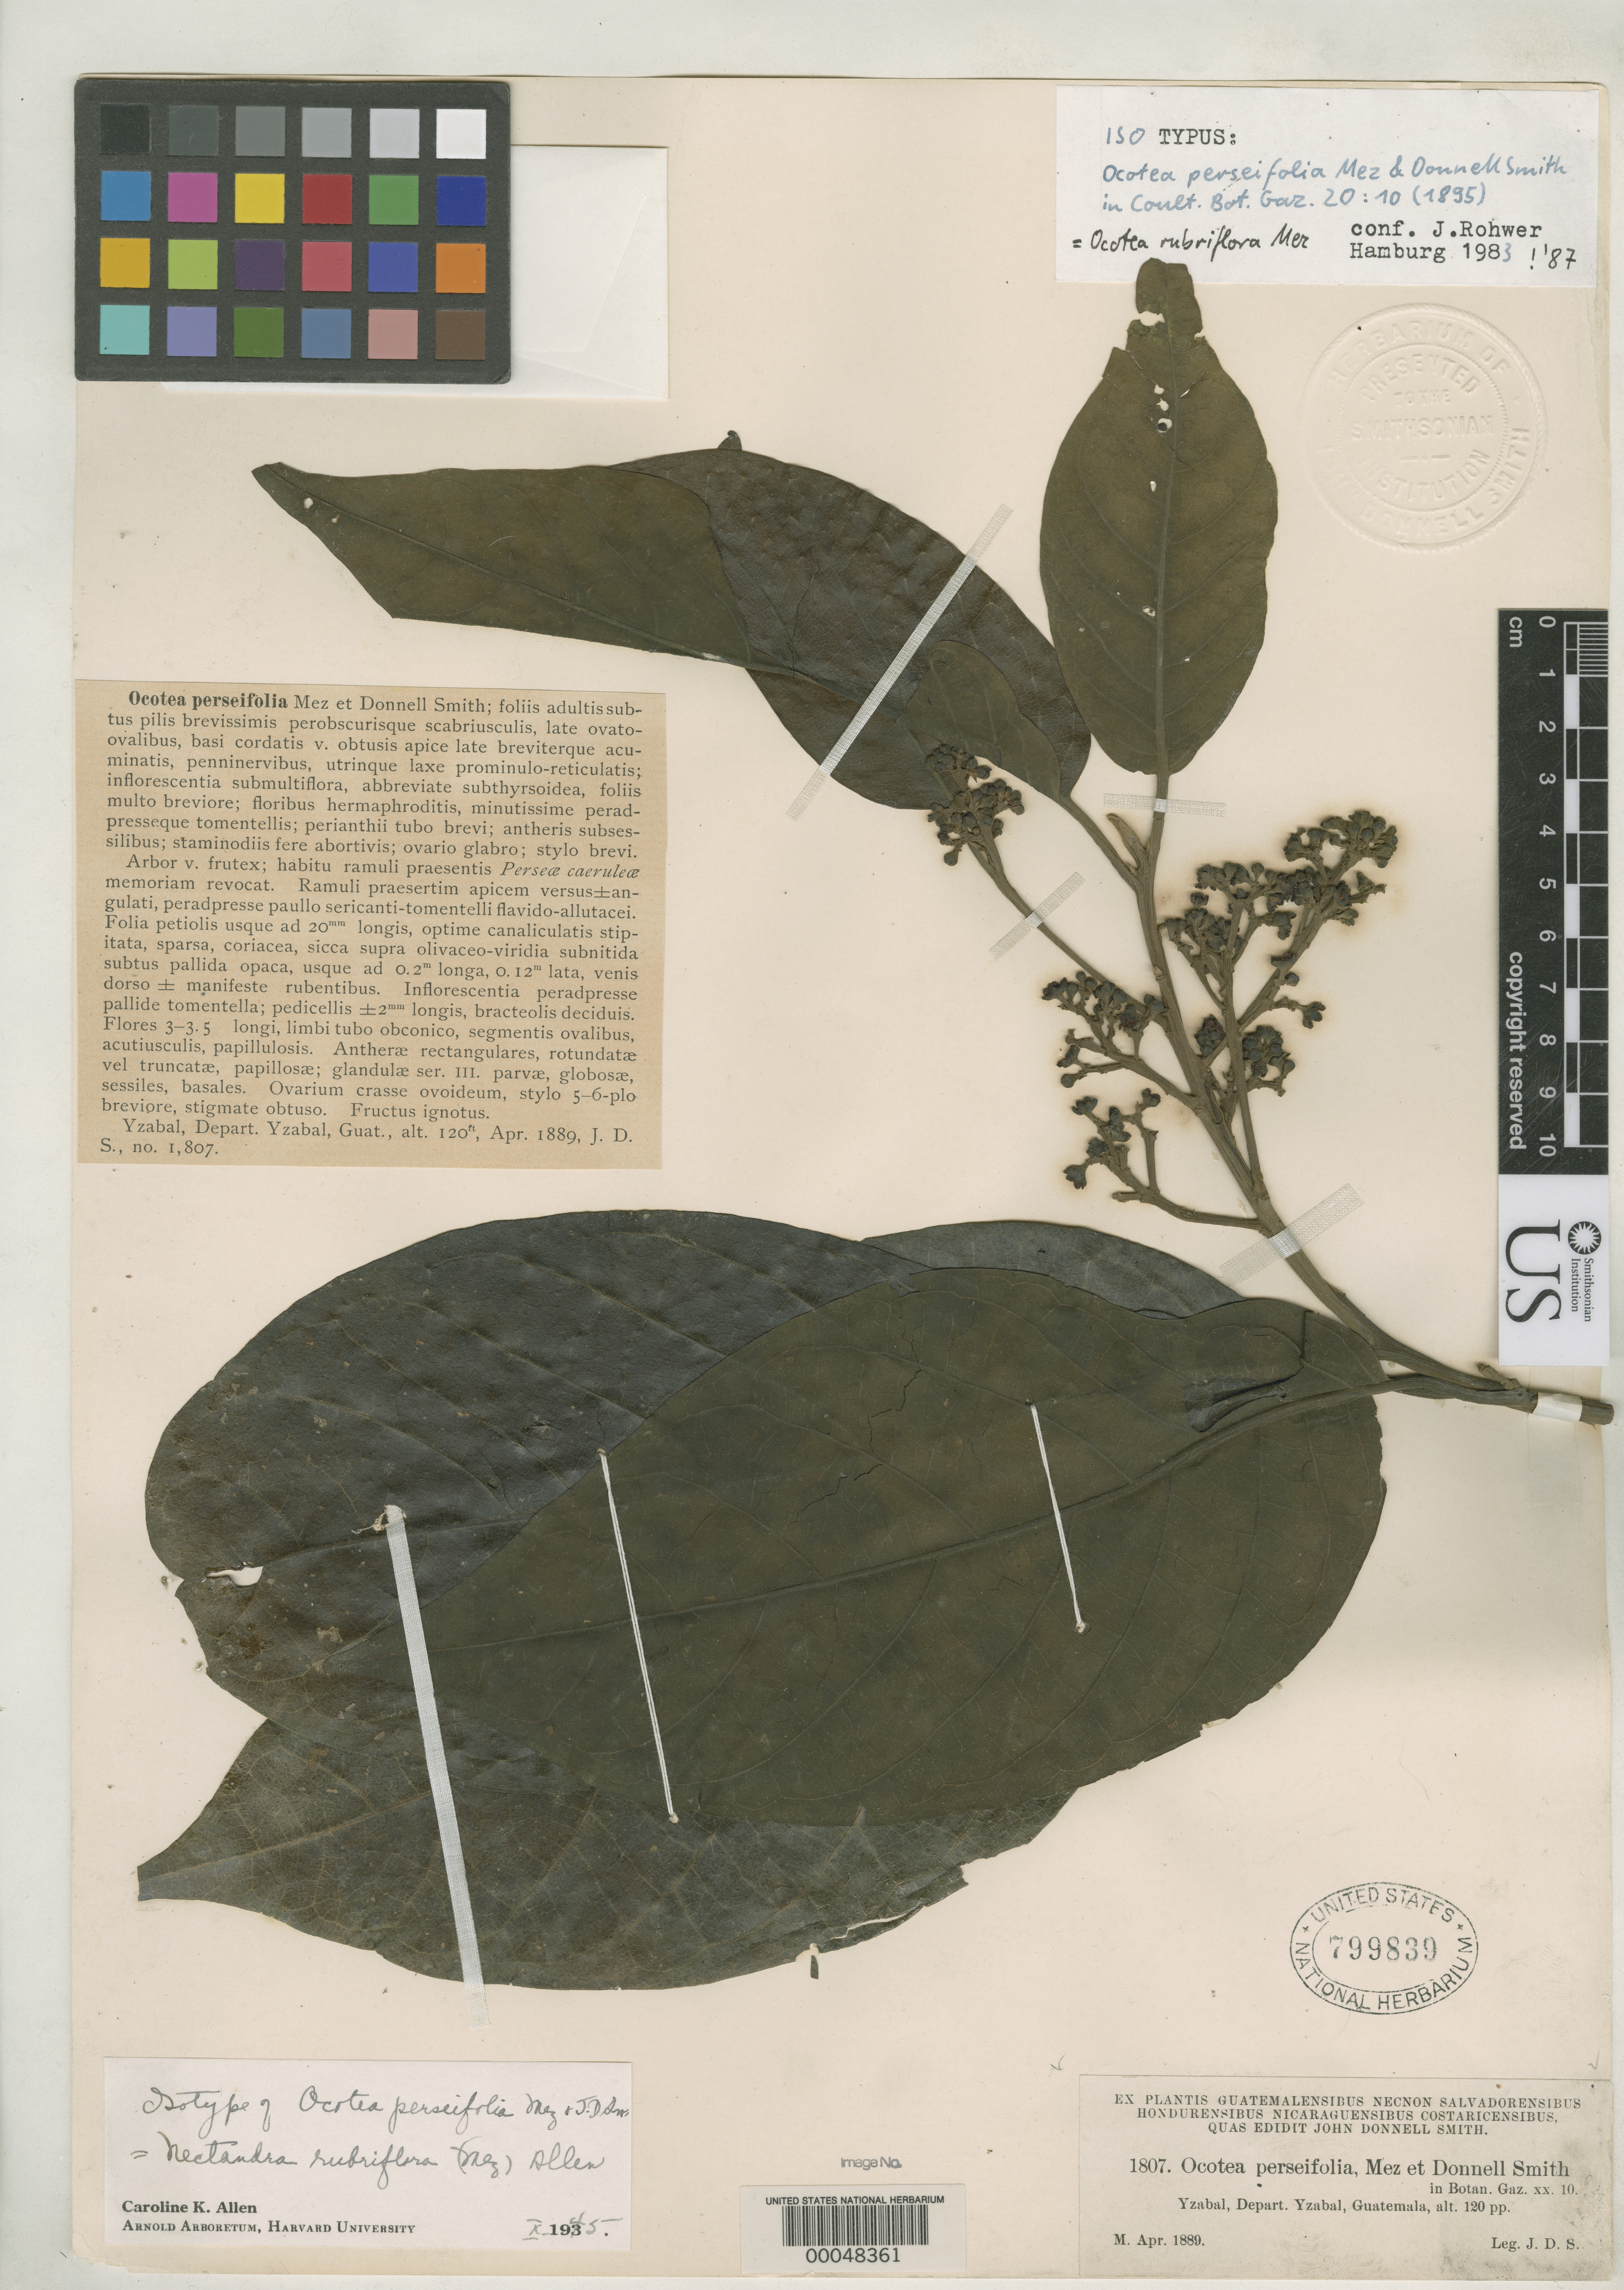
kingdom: Plantae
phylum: Tracheophyta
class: Magnoliopsida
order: Laurales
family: Lauraceae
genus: Ocotea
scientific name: Ocotea perseifolia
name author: Mez & Donn. Sm.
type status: Type Collection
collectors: J. Donnell Smith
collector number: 1807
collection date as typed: Apr 1889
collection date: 1889-04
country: Guatemala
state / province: Izabal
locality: Izabal.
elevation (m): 37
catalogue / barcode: US 799839